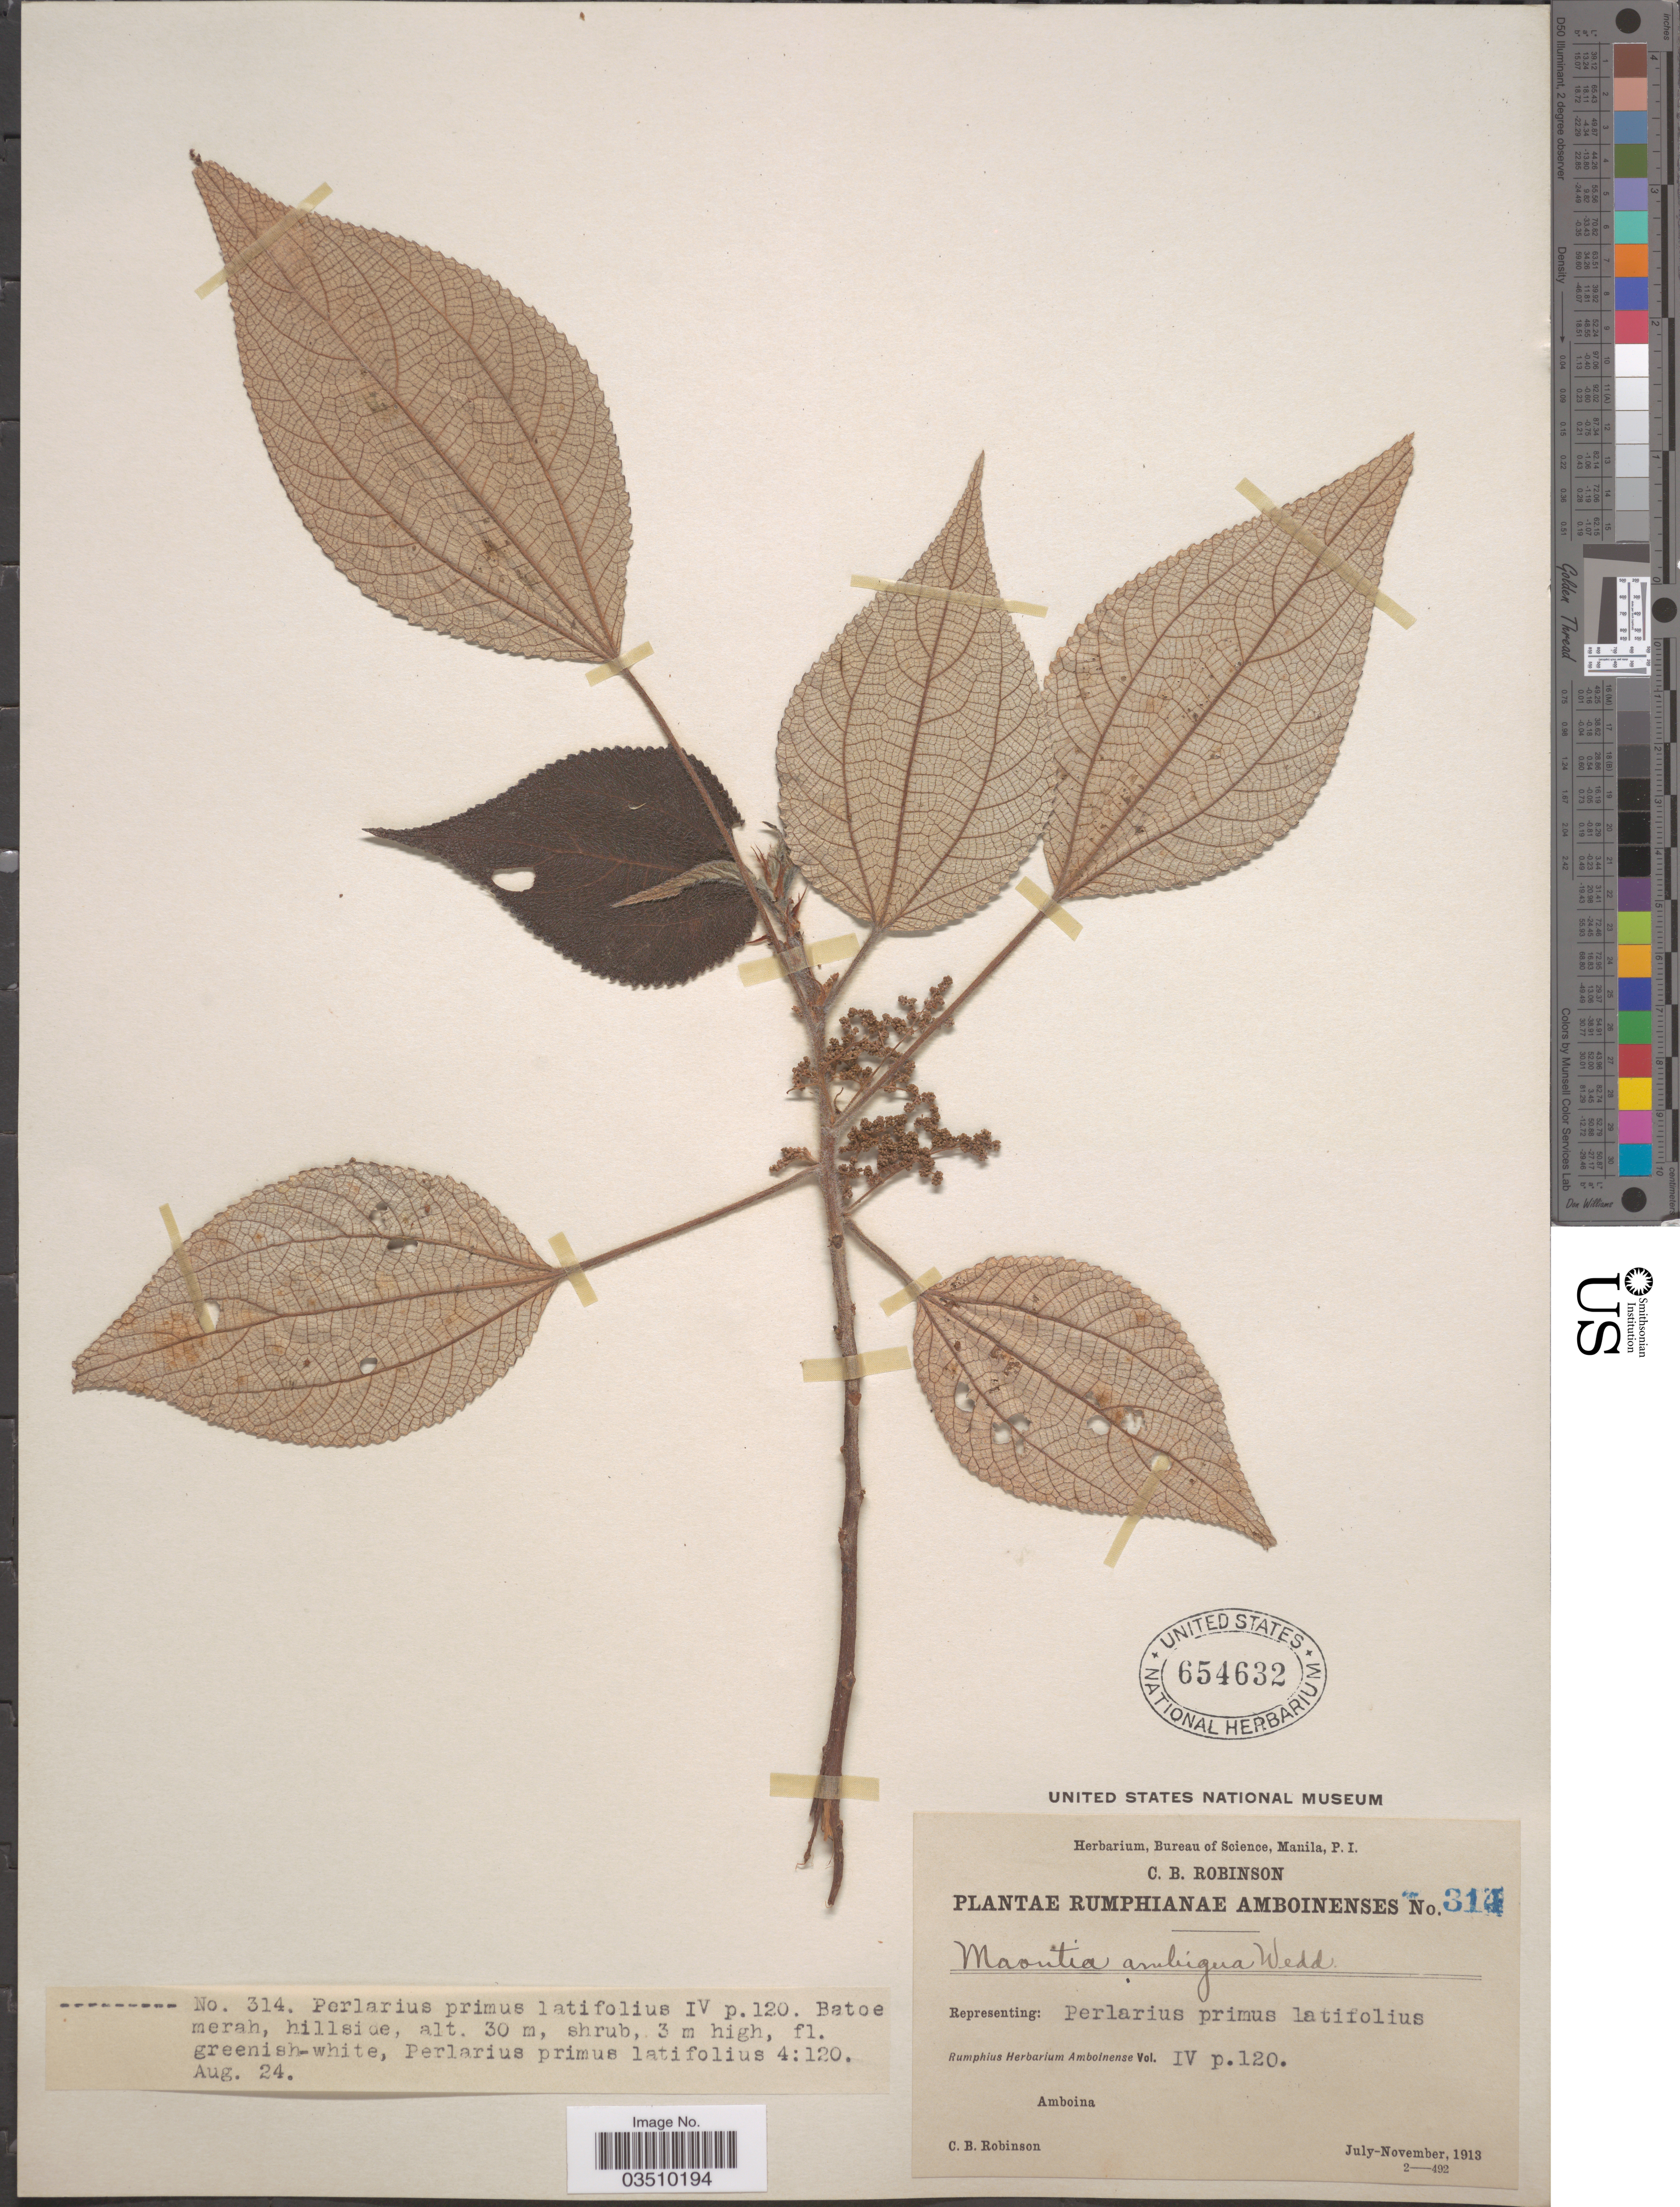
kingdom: Plantae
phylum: Tracheophyta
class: Magnoliopsida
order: Rosales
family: Urticaceae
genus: Maoutia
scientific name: Maoutia ambigua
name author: Wedd.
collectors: C. Robinson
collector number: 314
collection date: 1913-08-24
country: Indonesia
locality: Amboina. Batoe merah, hillside.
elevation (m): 30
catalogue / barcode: US 654632